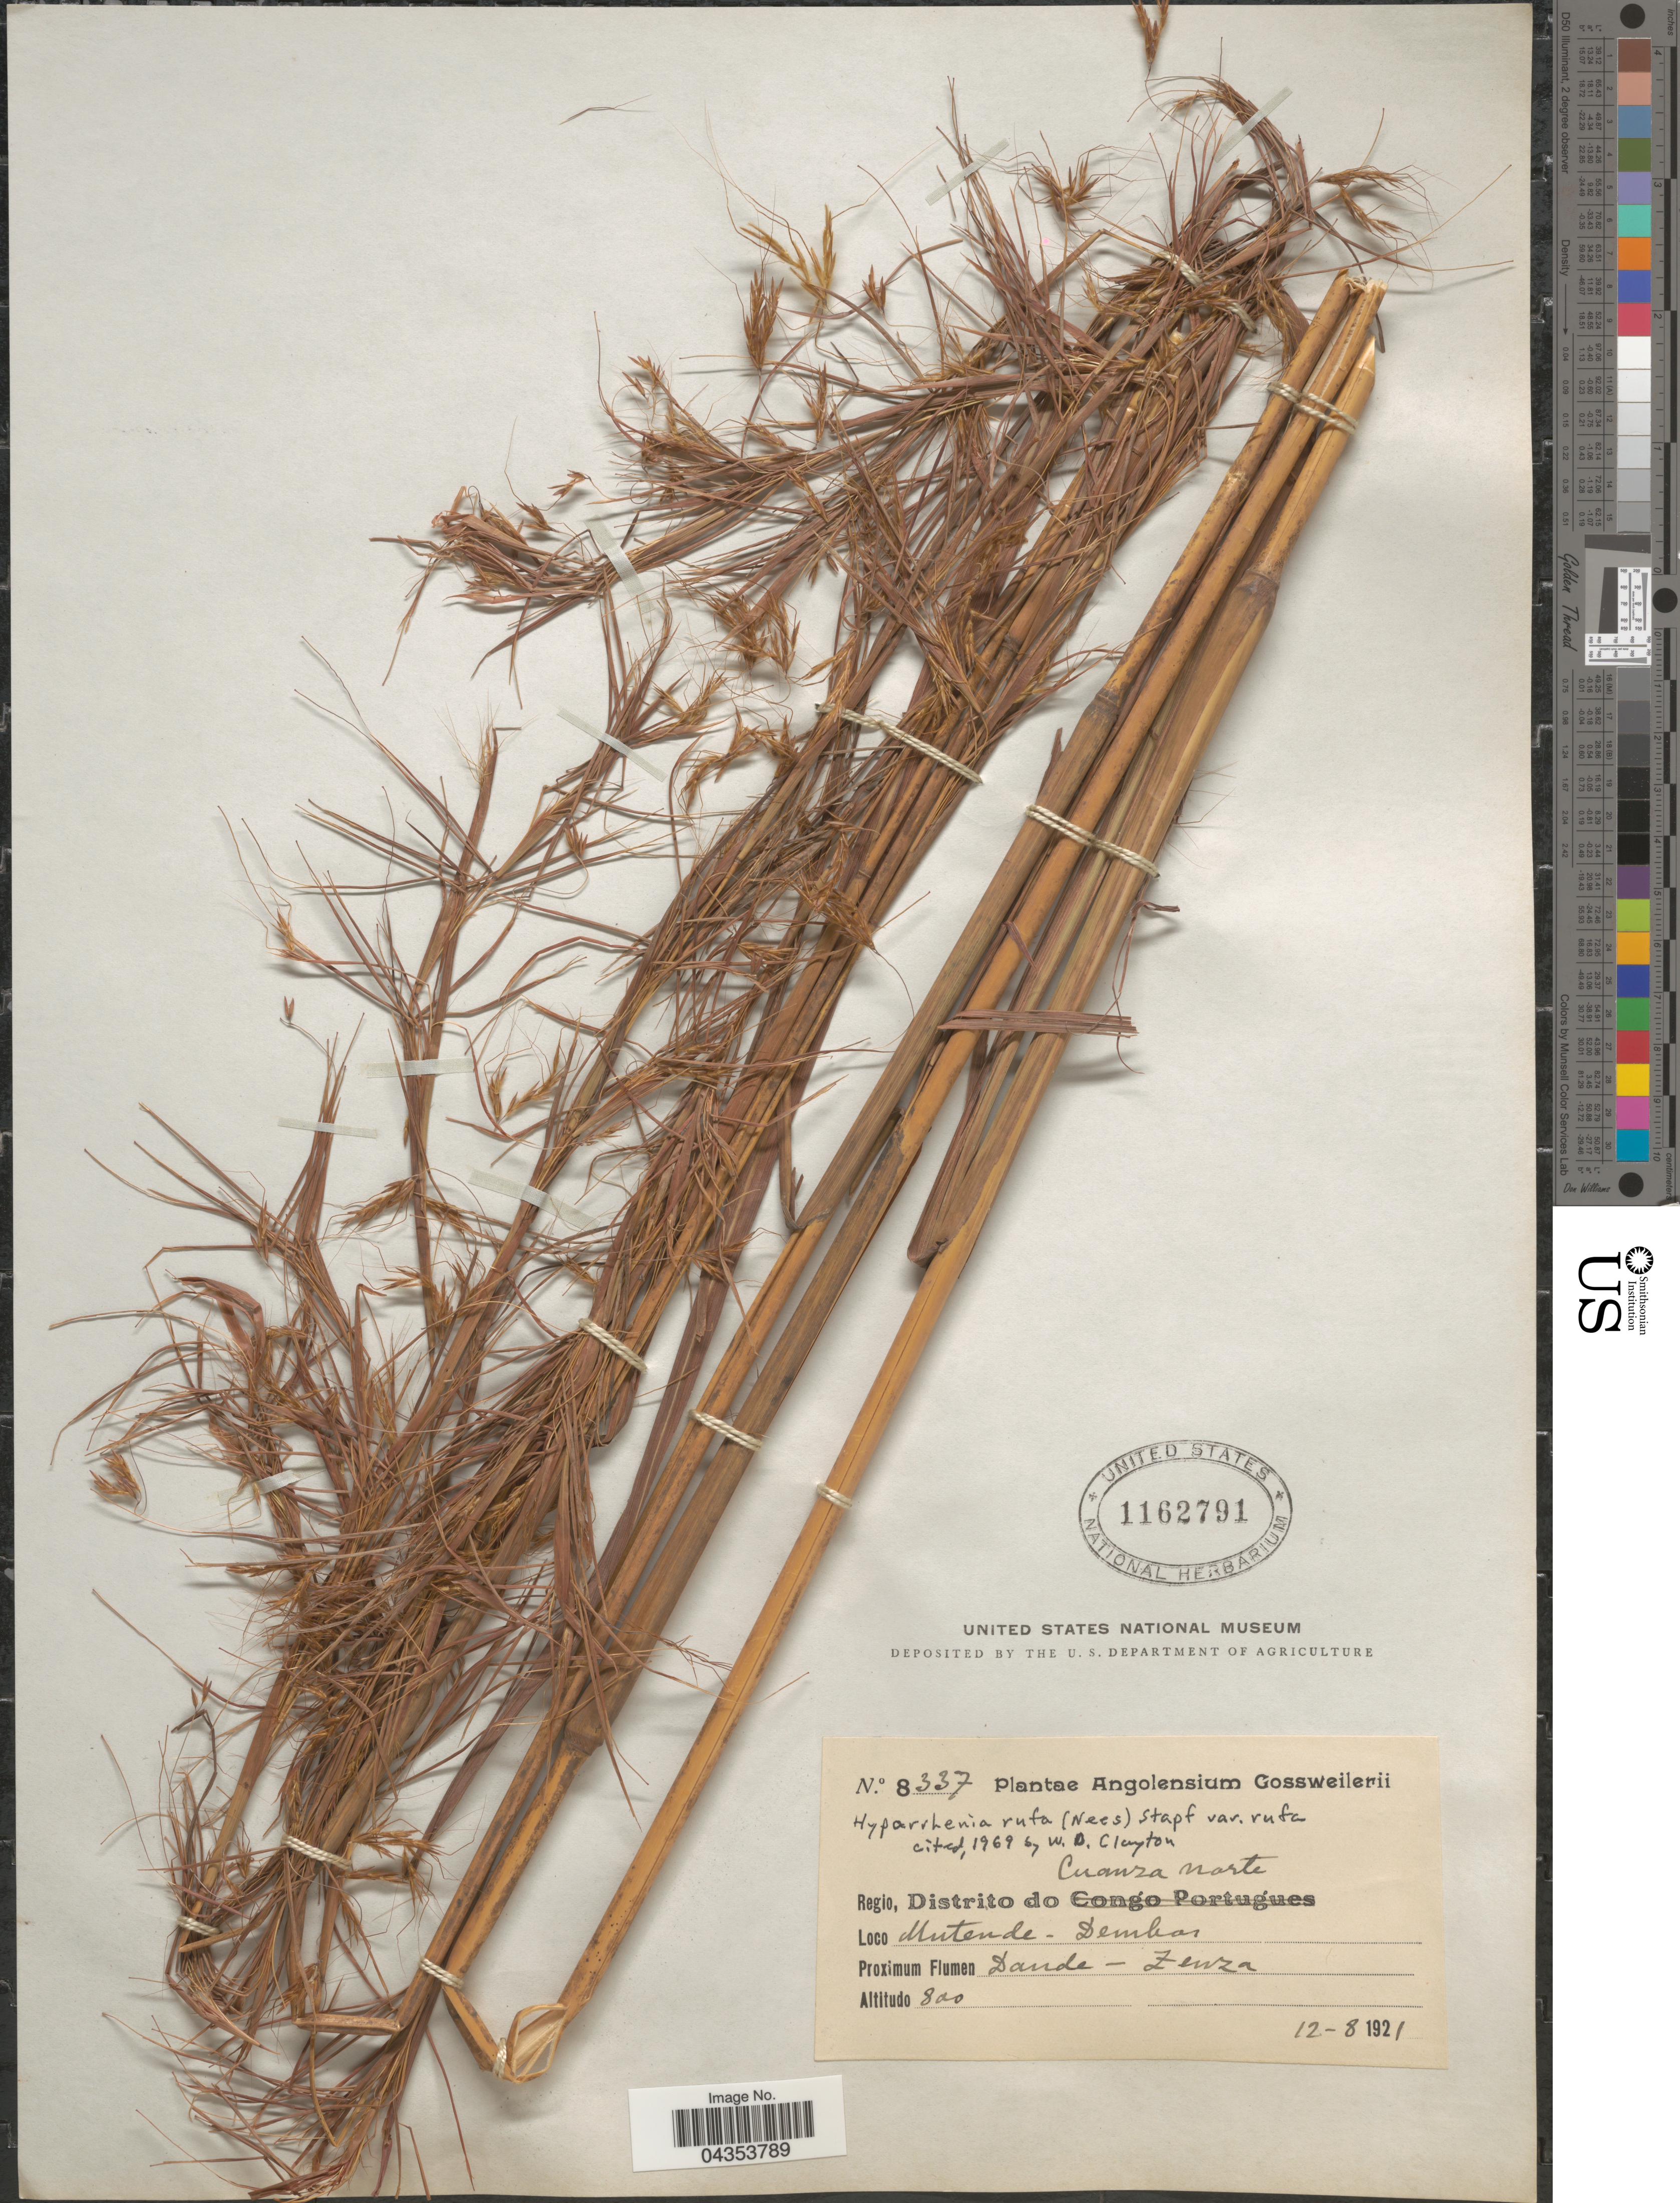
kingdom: Plantae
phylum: Tracheophyta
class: Liliopsida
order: Poales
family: Poaceae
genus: Hyparrhenia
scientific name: Hyparrhenia rufa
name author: (Nees) Stapf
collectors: -. Gossweiler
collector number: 8337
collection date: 1921-08-12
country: Angola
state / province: Cuanza Norte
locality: Regio, Distrito do Cuanza Norte. Mutende - Dembas. Proximum Flumen Dande - Zenza.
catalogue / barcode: US 1162791